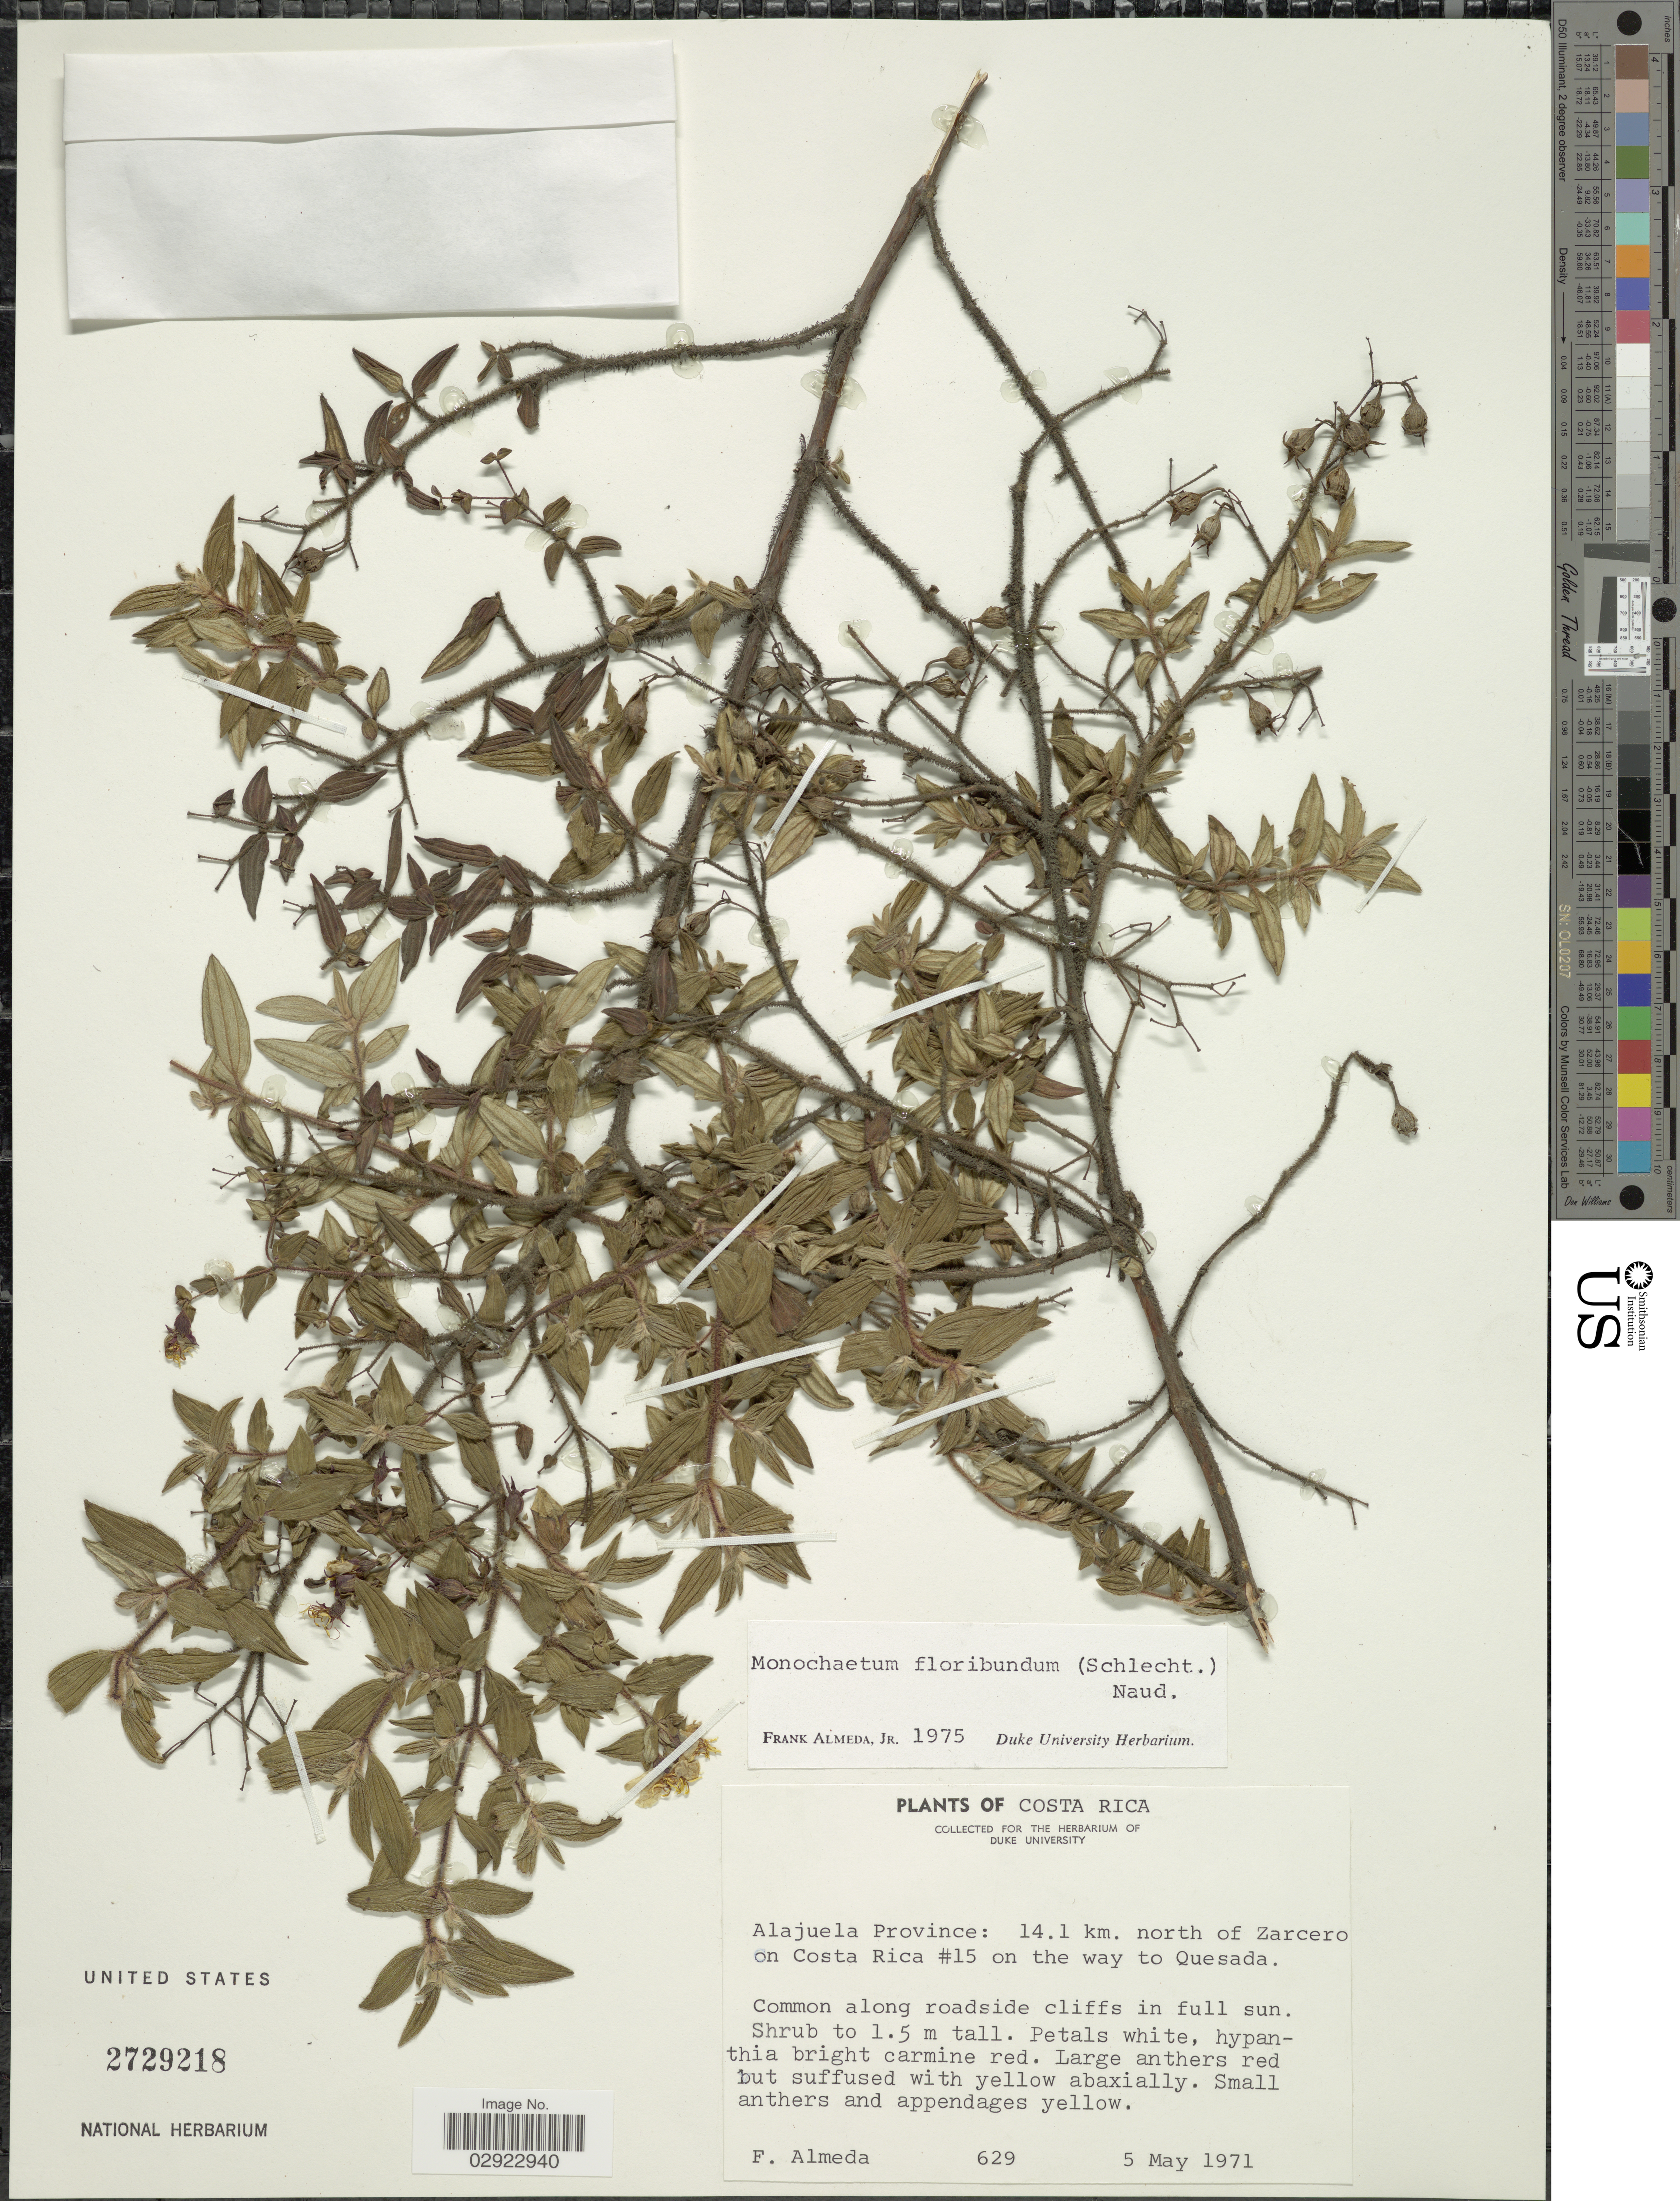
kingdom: Plantae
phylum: Tracheophyta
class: Magnoliopsida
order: Myrtales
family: Melastomataceae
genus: Monochaetum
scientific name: Monochaetum floribundum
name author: (Schltdl.) Naudin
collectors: F. Almeda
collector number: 629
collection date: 1971-05-05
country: Costa Rica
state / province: Alajuela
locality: Alajuela Province: 14.1 km. north of Zarcero on Costa Rica #15 on the way to Quesada.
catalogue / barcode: US 2729218